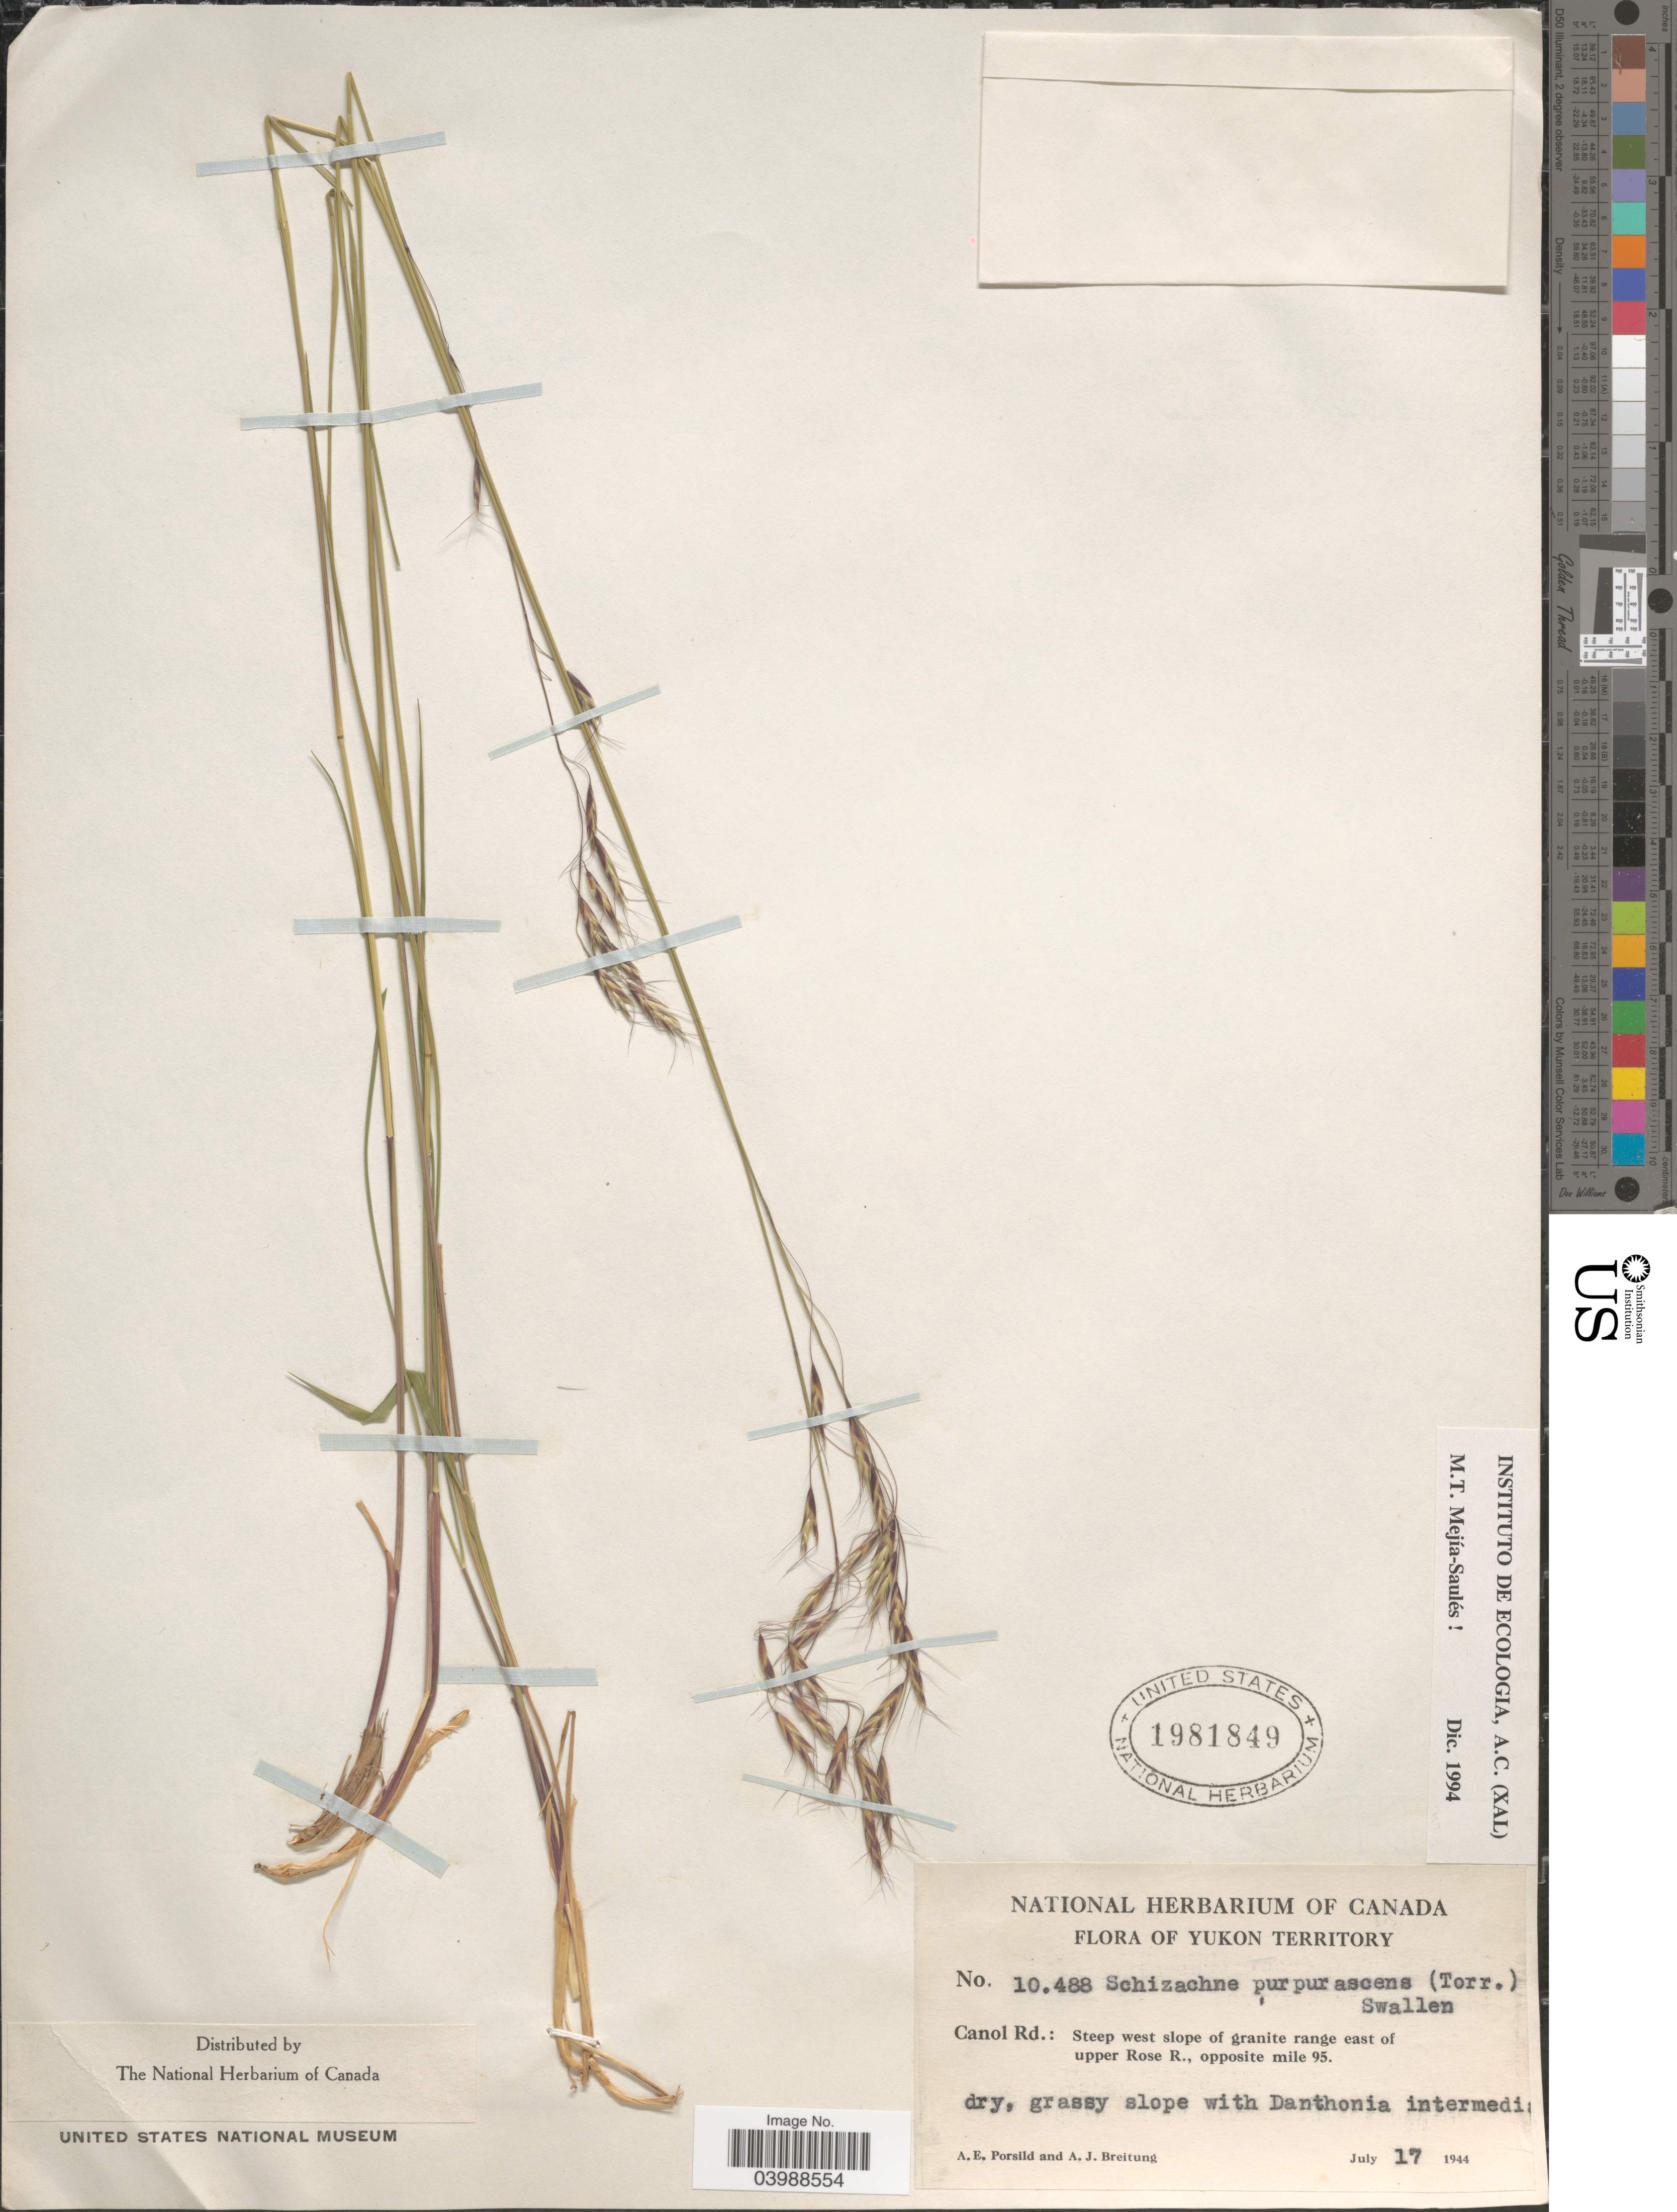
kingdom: Plantae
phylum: Tracheophyta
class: Liliopsida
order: Poales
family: Poaceae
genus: Schizachne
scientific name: Schizachne purpurascens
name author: (Torr.) Swallen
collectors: A. E. Porsild & A. Breitung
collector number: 10488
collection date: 1944-07-17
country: Canada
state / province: Yukon Territory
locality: Canol Rd.: Steep west slope of granite range east of upper Rose R., opposite mile 95.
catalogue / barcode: US 1981849